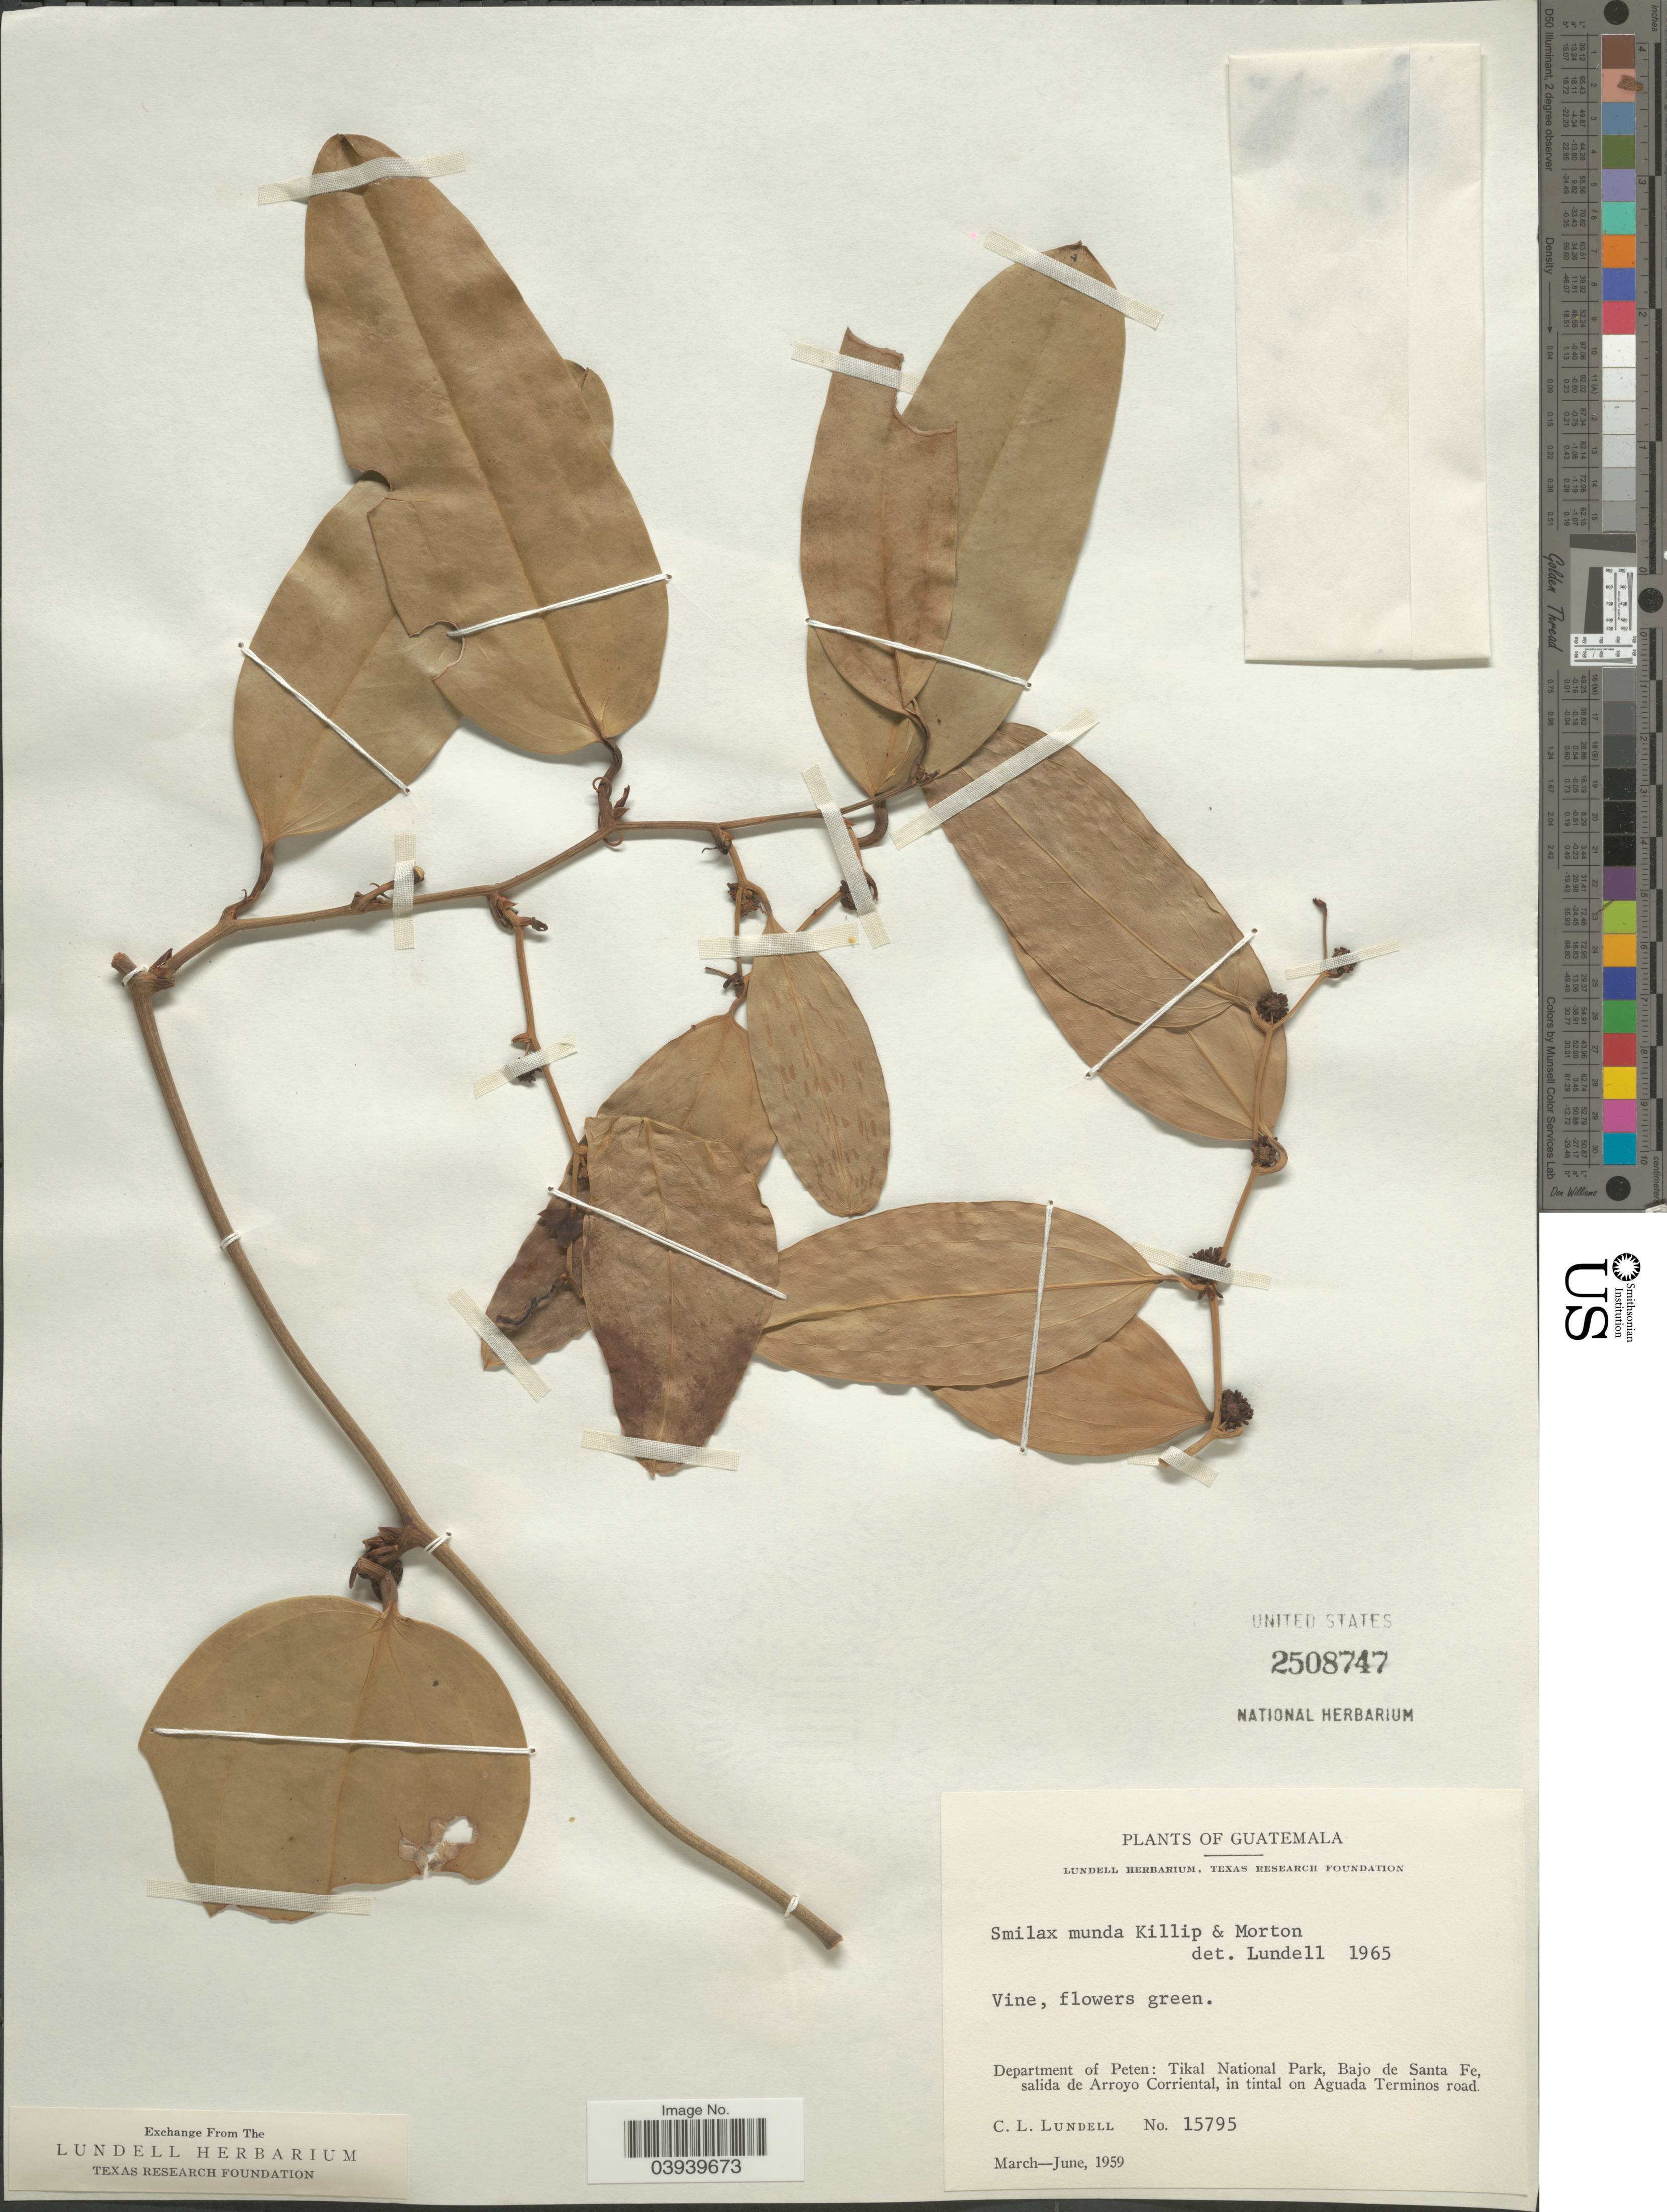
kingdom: Plantae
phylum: Tracheophyta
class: Liliopsida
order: Liliales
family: Smilacaceae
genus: Smilax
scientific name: Smilax munda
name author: Killip & C.V. Morton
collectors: C. L. Lundell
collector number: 15795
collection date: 1959-03/1959-06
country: Guatemala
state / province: El Peten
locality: Department of Peten: Tikal National Park, Bajo de Santa Fe, salida de Arroyo Corriental, in tintal on Aguada Terminos road.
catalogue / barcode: US 2508747